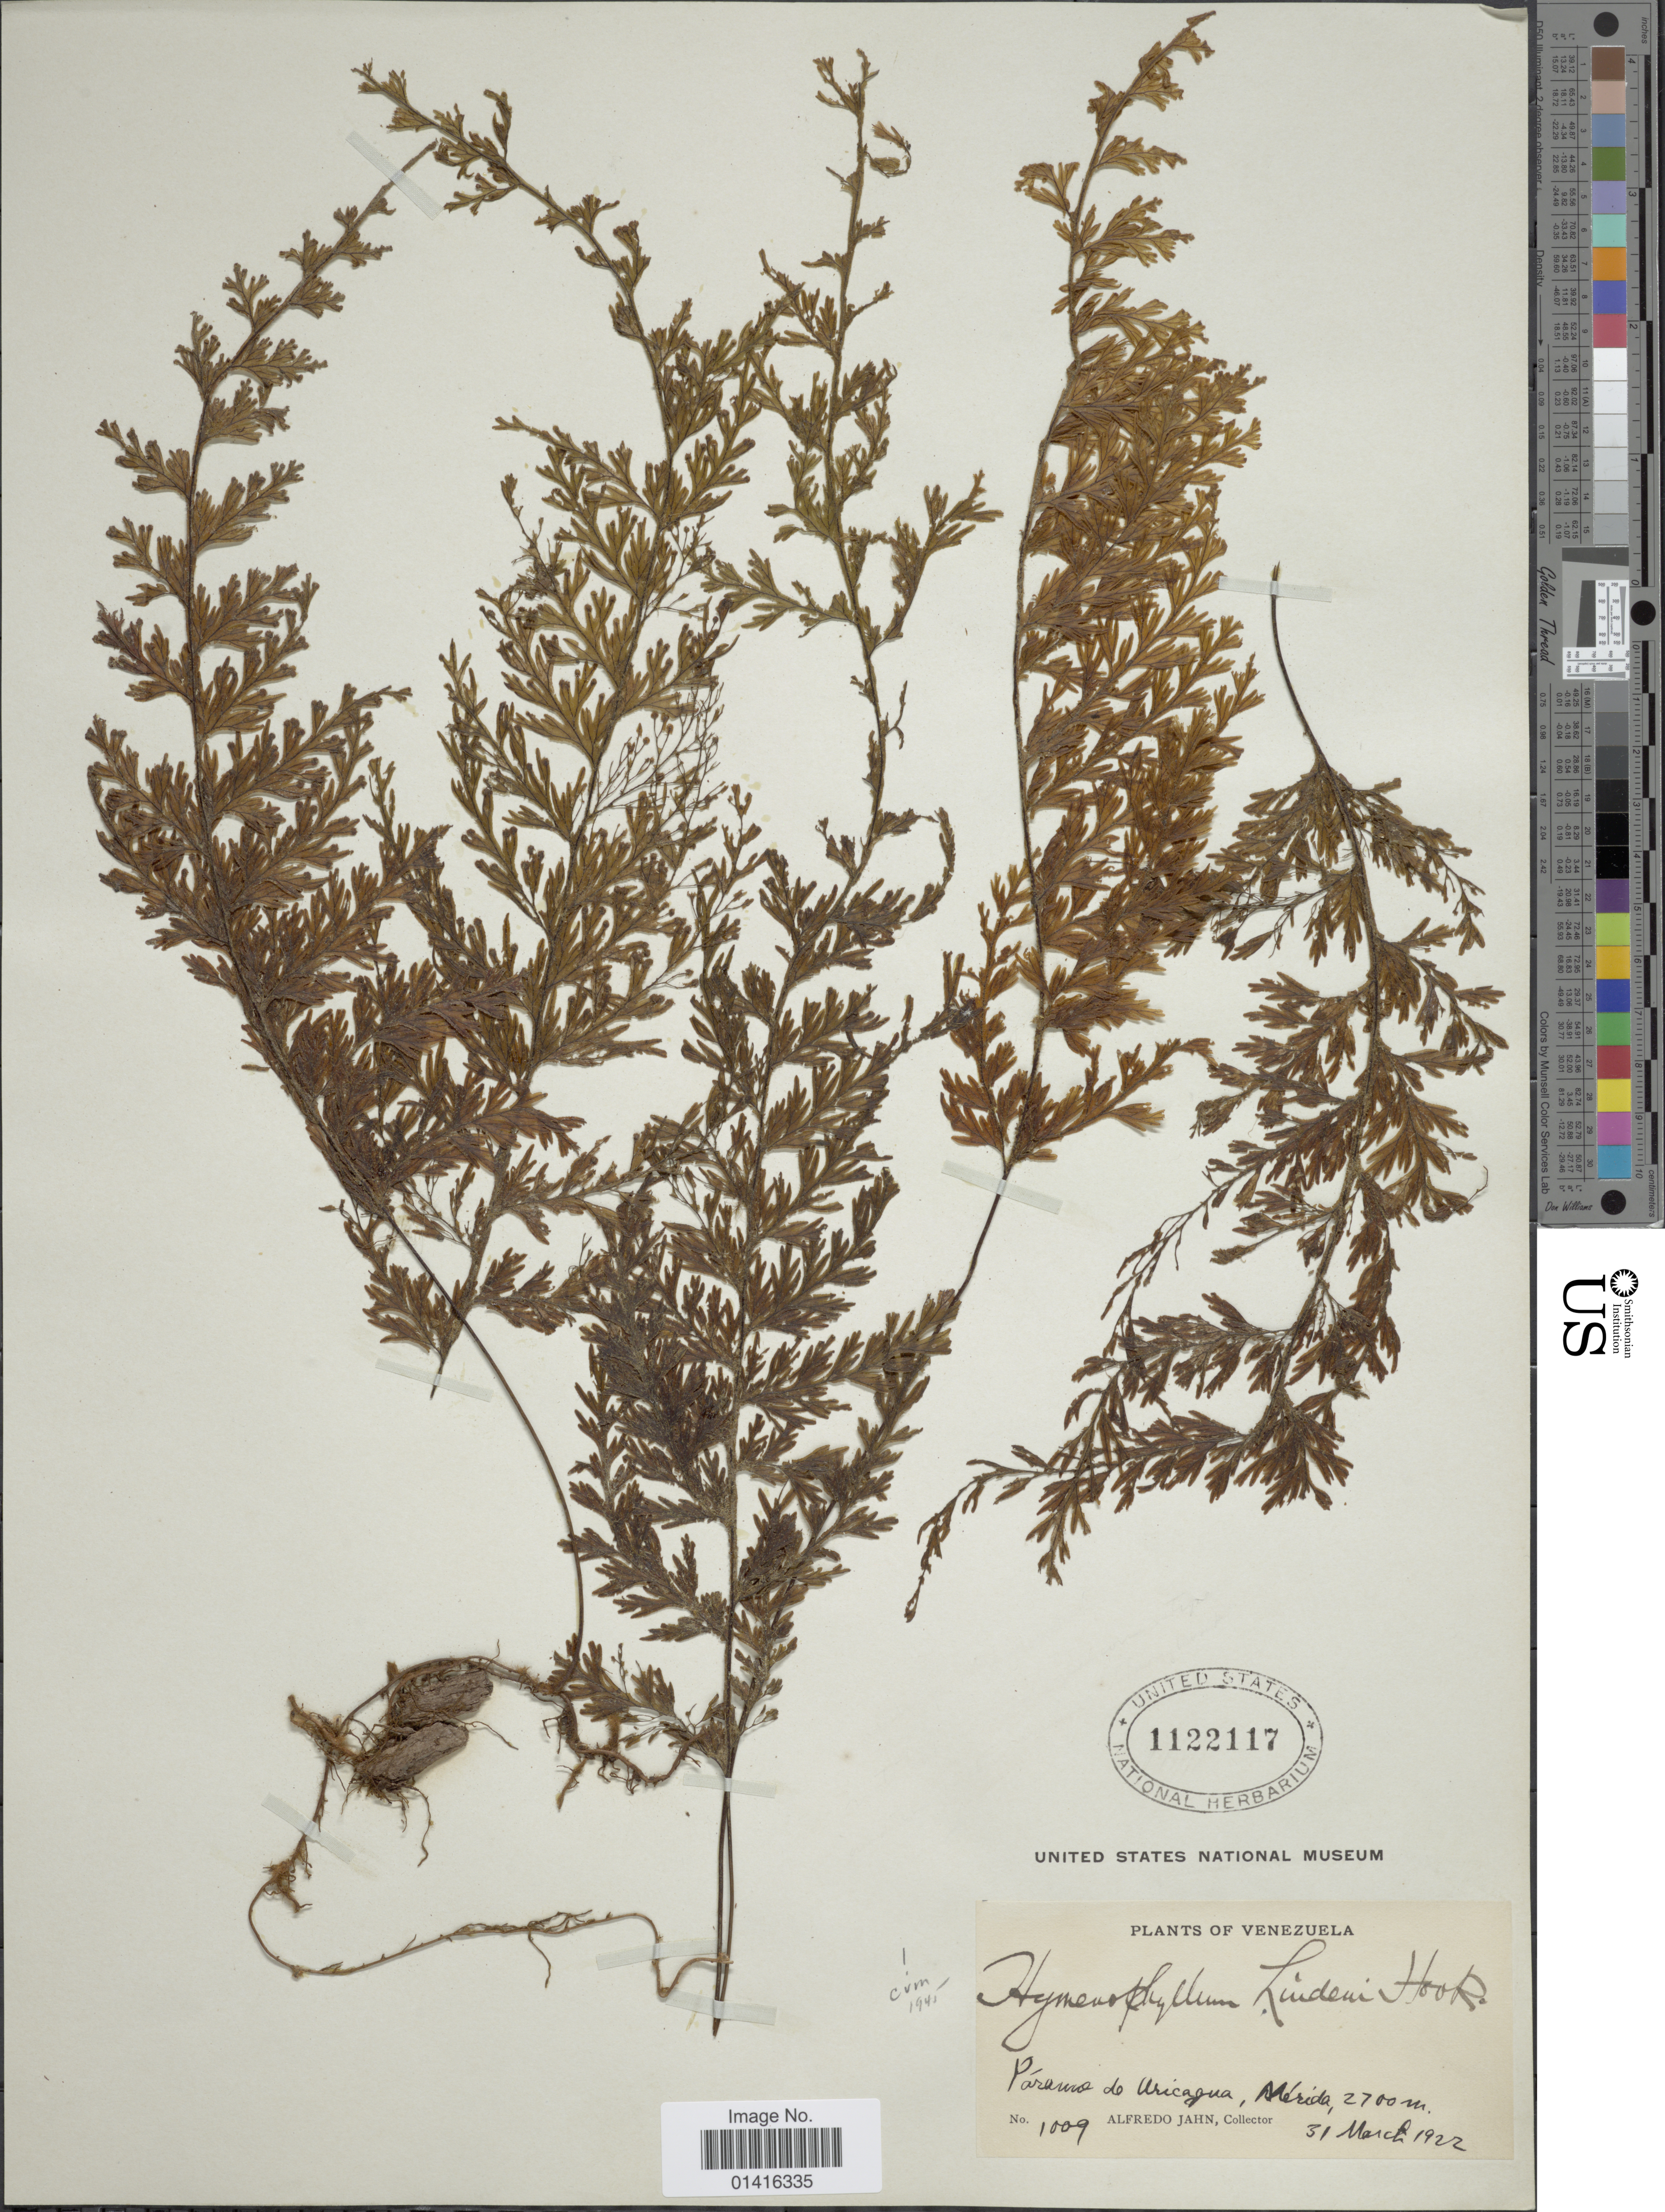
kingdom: Plantae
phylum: Tracheophyta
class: Polypodiopsida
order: Hymenophyllales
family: Hymenophyllaceae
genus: Hymenophyllum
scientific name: Hymenophyllum lindenii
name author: Hook.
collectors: A. Jahn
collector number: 1009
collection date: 1922-03-31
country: Venezuela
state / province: Mérida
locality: Párana do Uricagua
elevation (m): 2700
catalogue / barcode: US 1122117